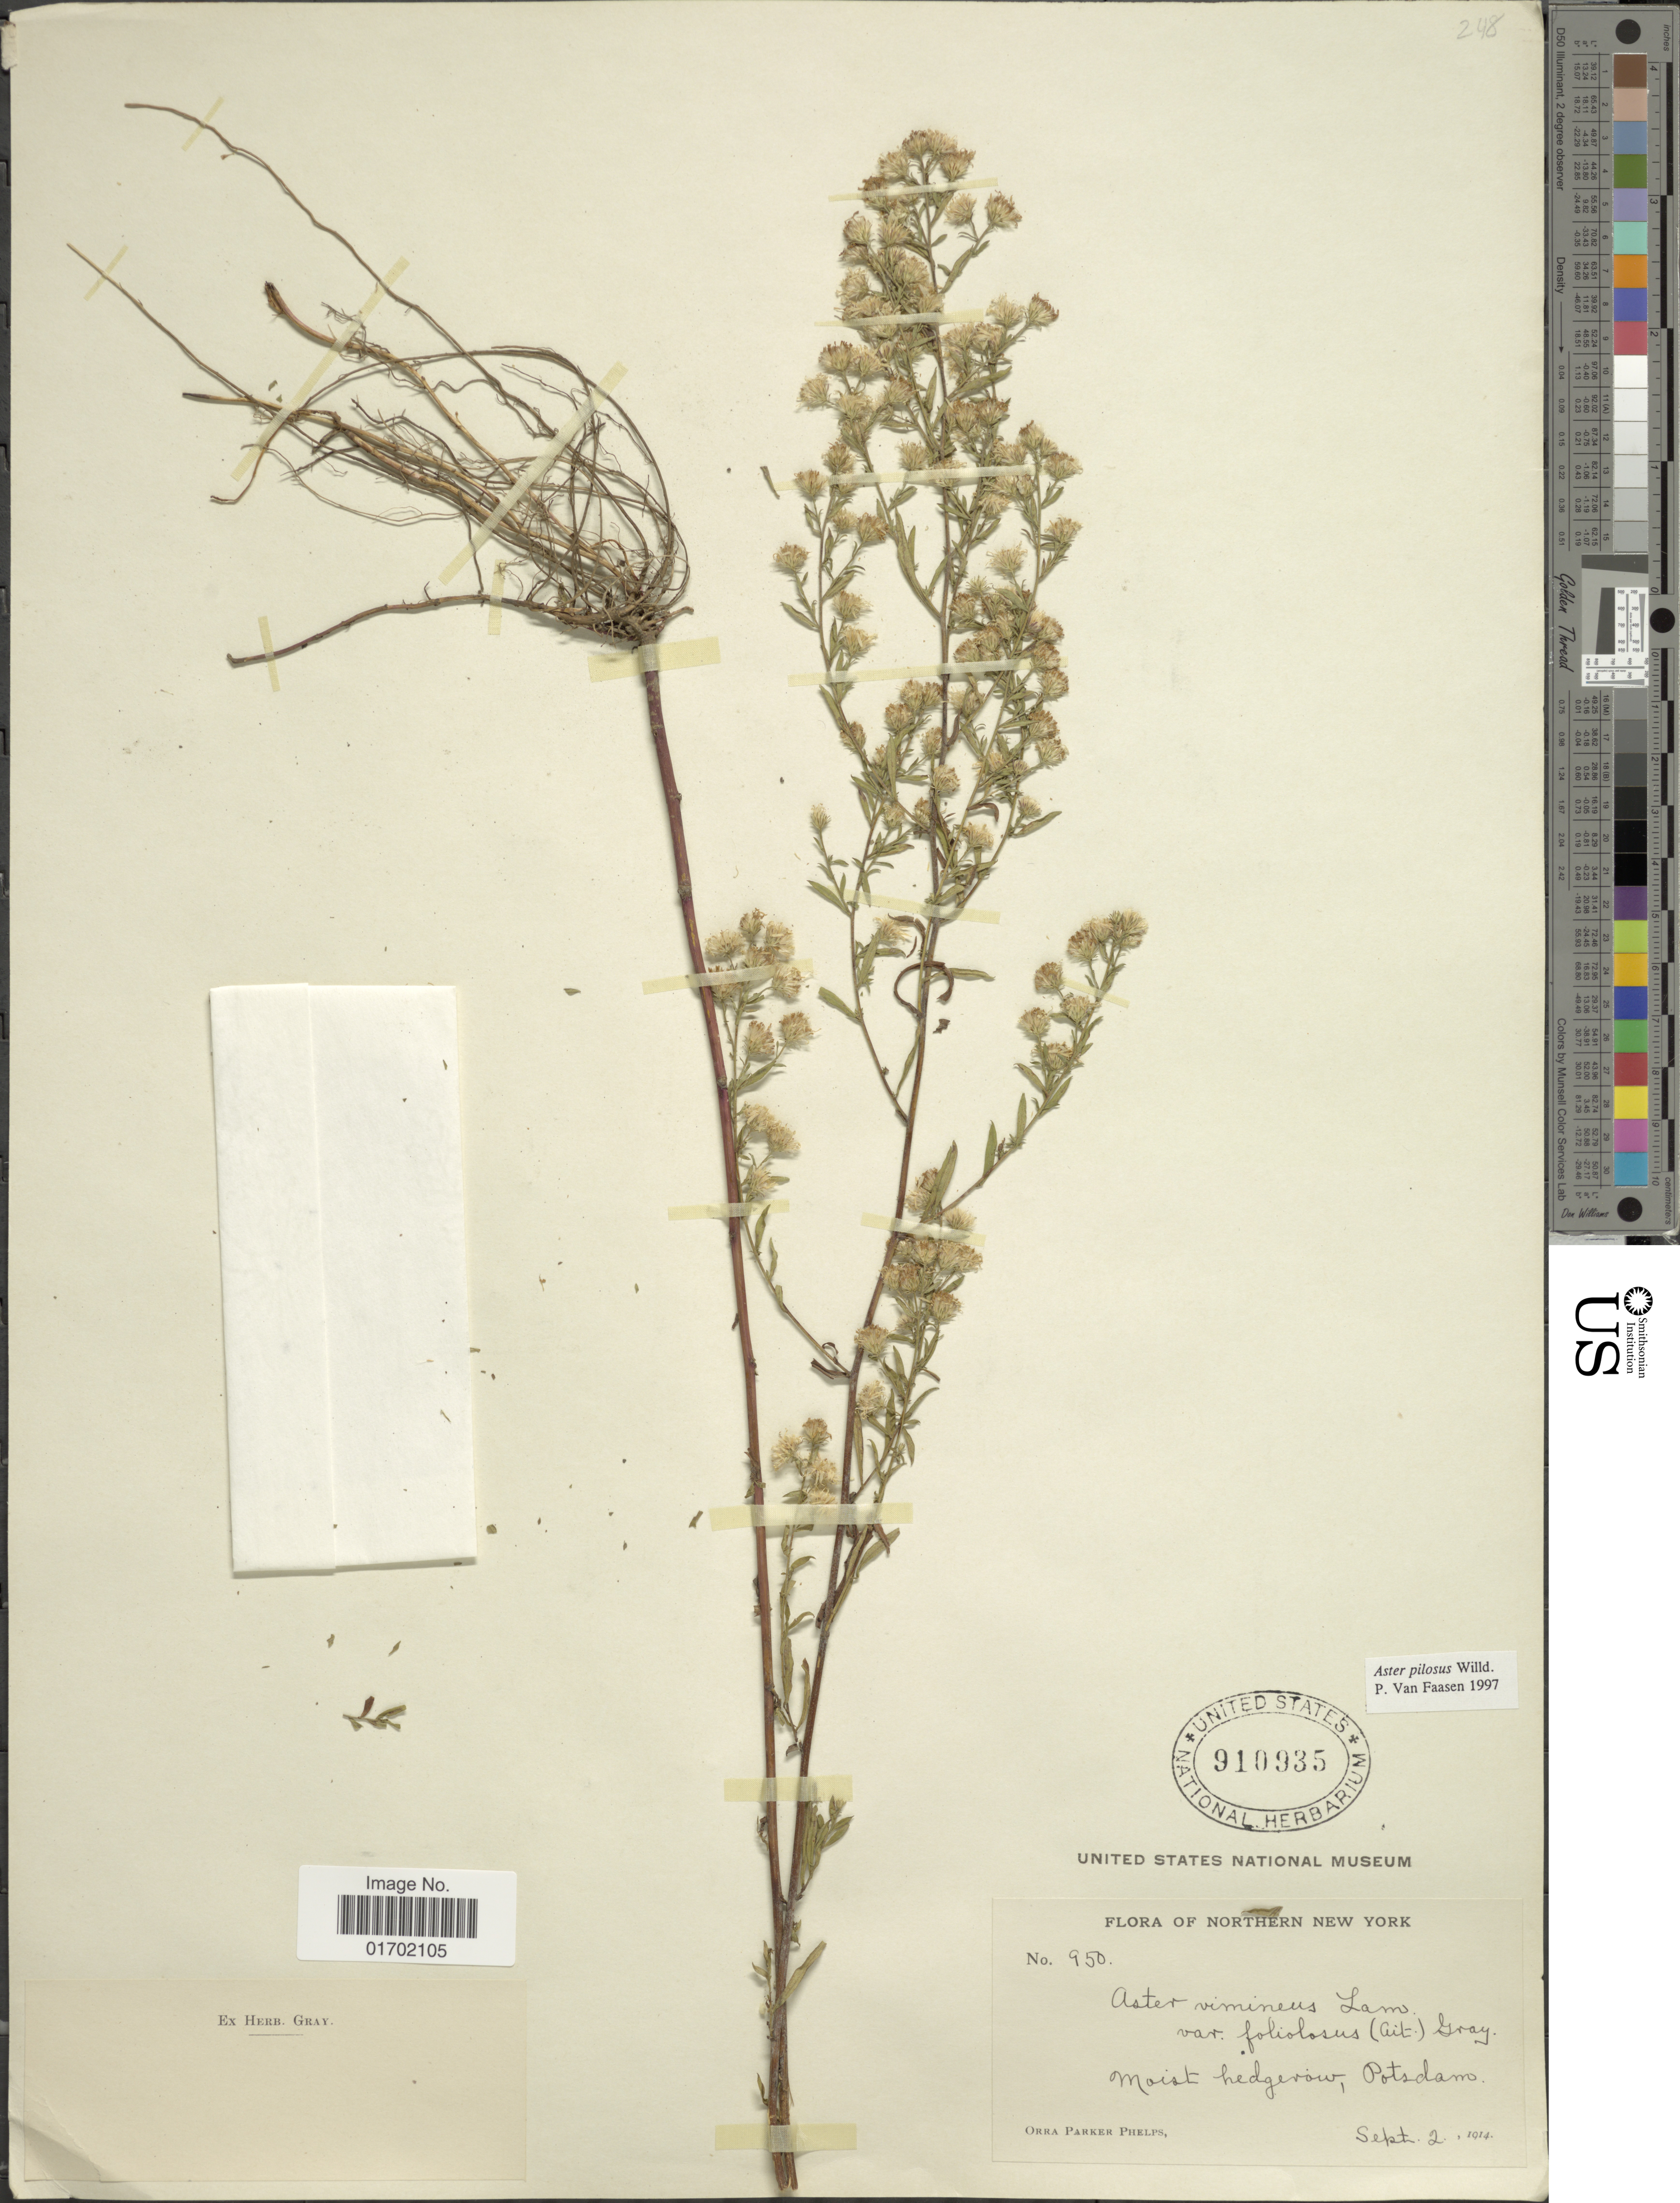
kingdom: Plantae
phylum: Tracheophyta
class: Magnoliopsida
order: Asterales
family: Asteraceae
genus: Symphyotrichum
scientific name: Symphyotrichum pilosum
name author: (Willd.) G.L. Nesom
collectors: O. P. Phelps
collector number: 950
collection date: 1914-09-02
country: United States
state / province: New York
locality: Northern New York, Potsdam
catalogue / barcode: US 910935